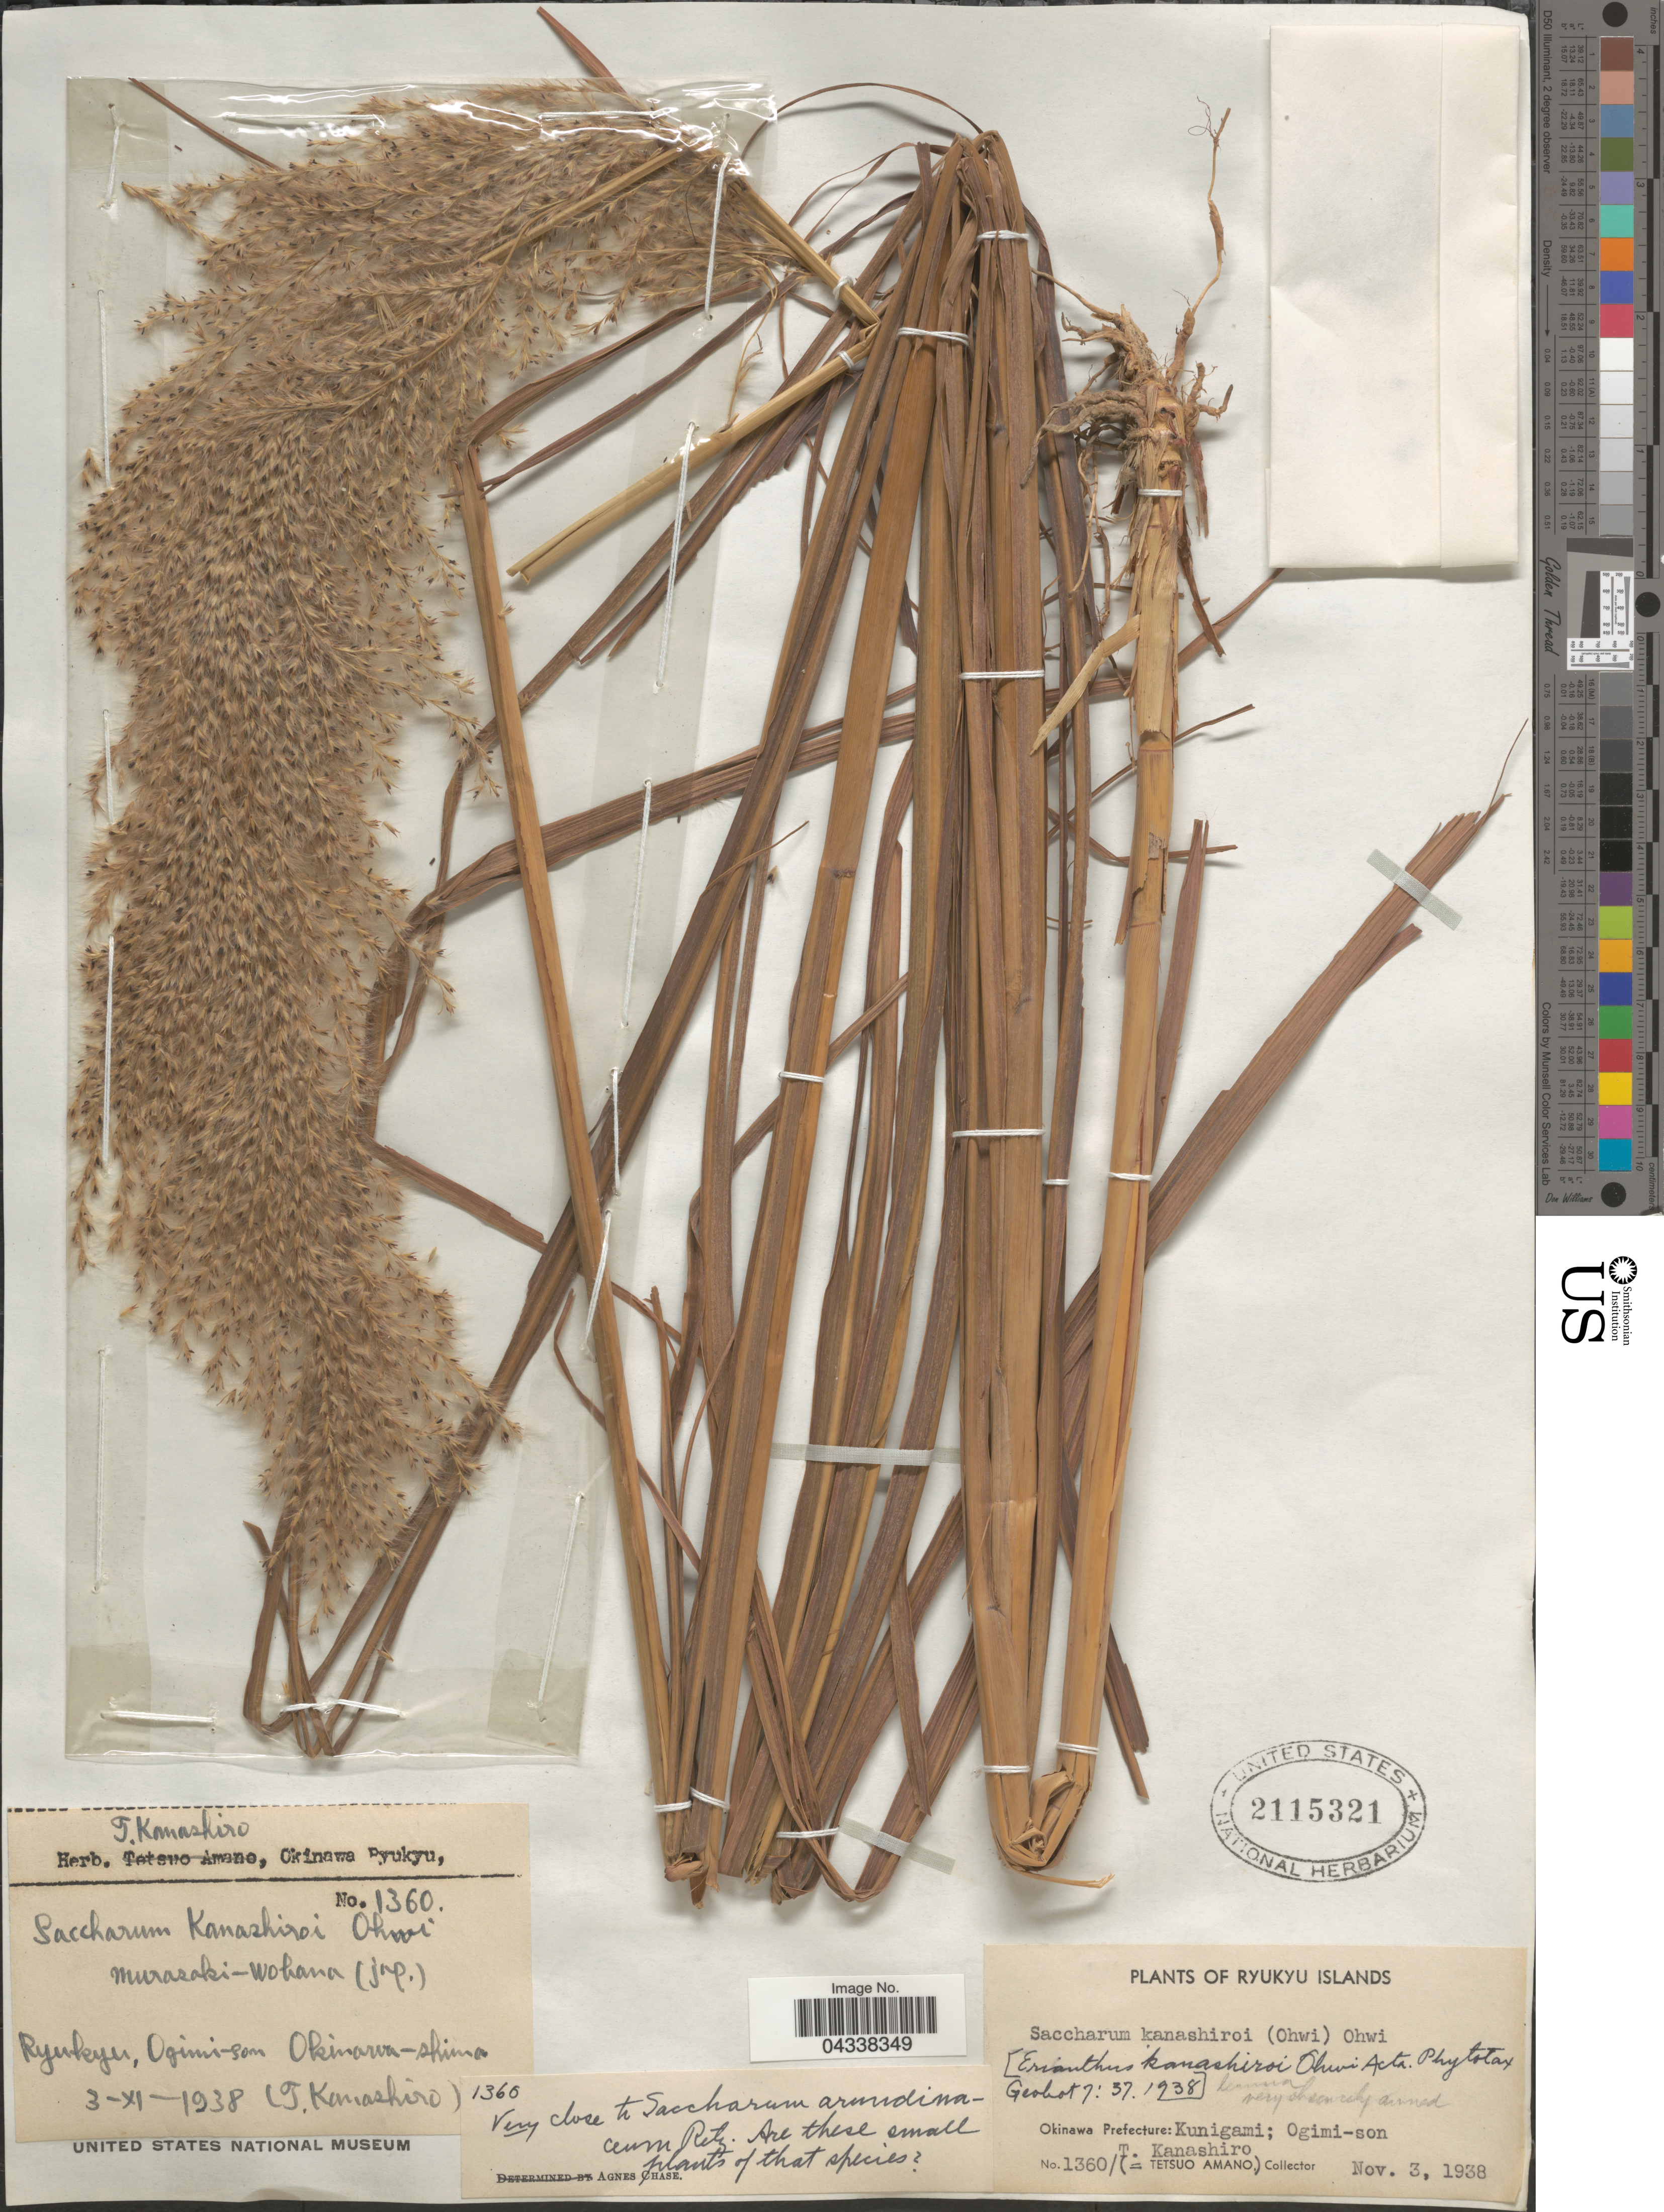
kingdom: Plantae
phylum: Tracheophyta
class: Liliopsida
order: Poales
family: Poaceae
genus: Saccharum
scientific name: Saccharum kanashiroi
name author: (Ohwi) Ohwi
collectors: T. Kanashiro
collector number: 1360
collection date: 1938-11-03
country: Japan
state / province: Okinawa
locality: Ryukyu Islands. Ogimi-som. Okinawa-shima. Okinawa Prefecture: Kunigami.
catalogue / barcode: US 2115321